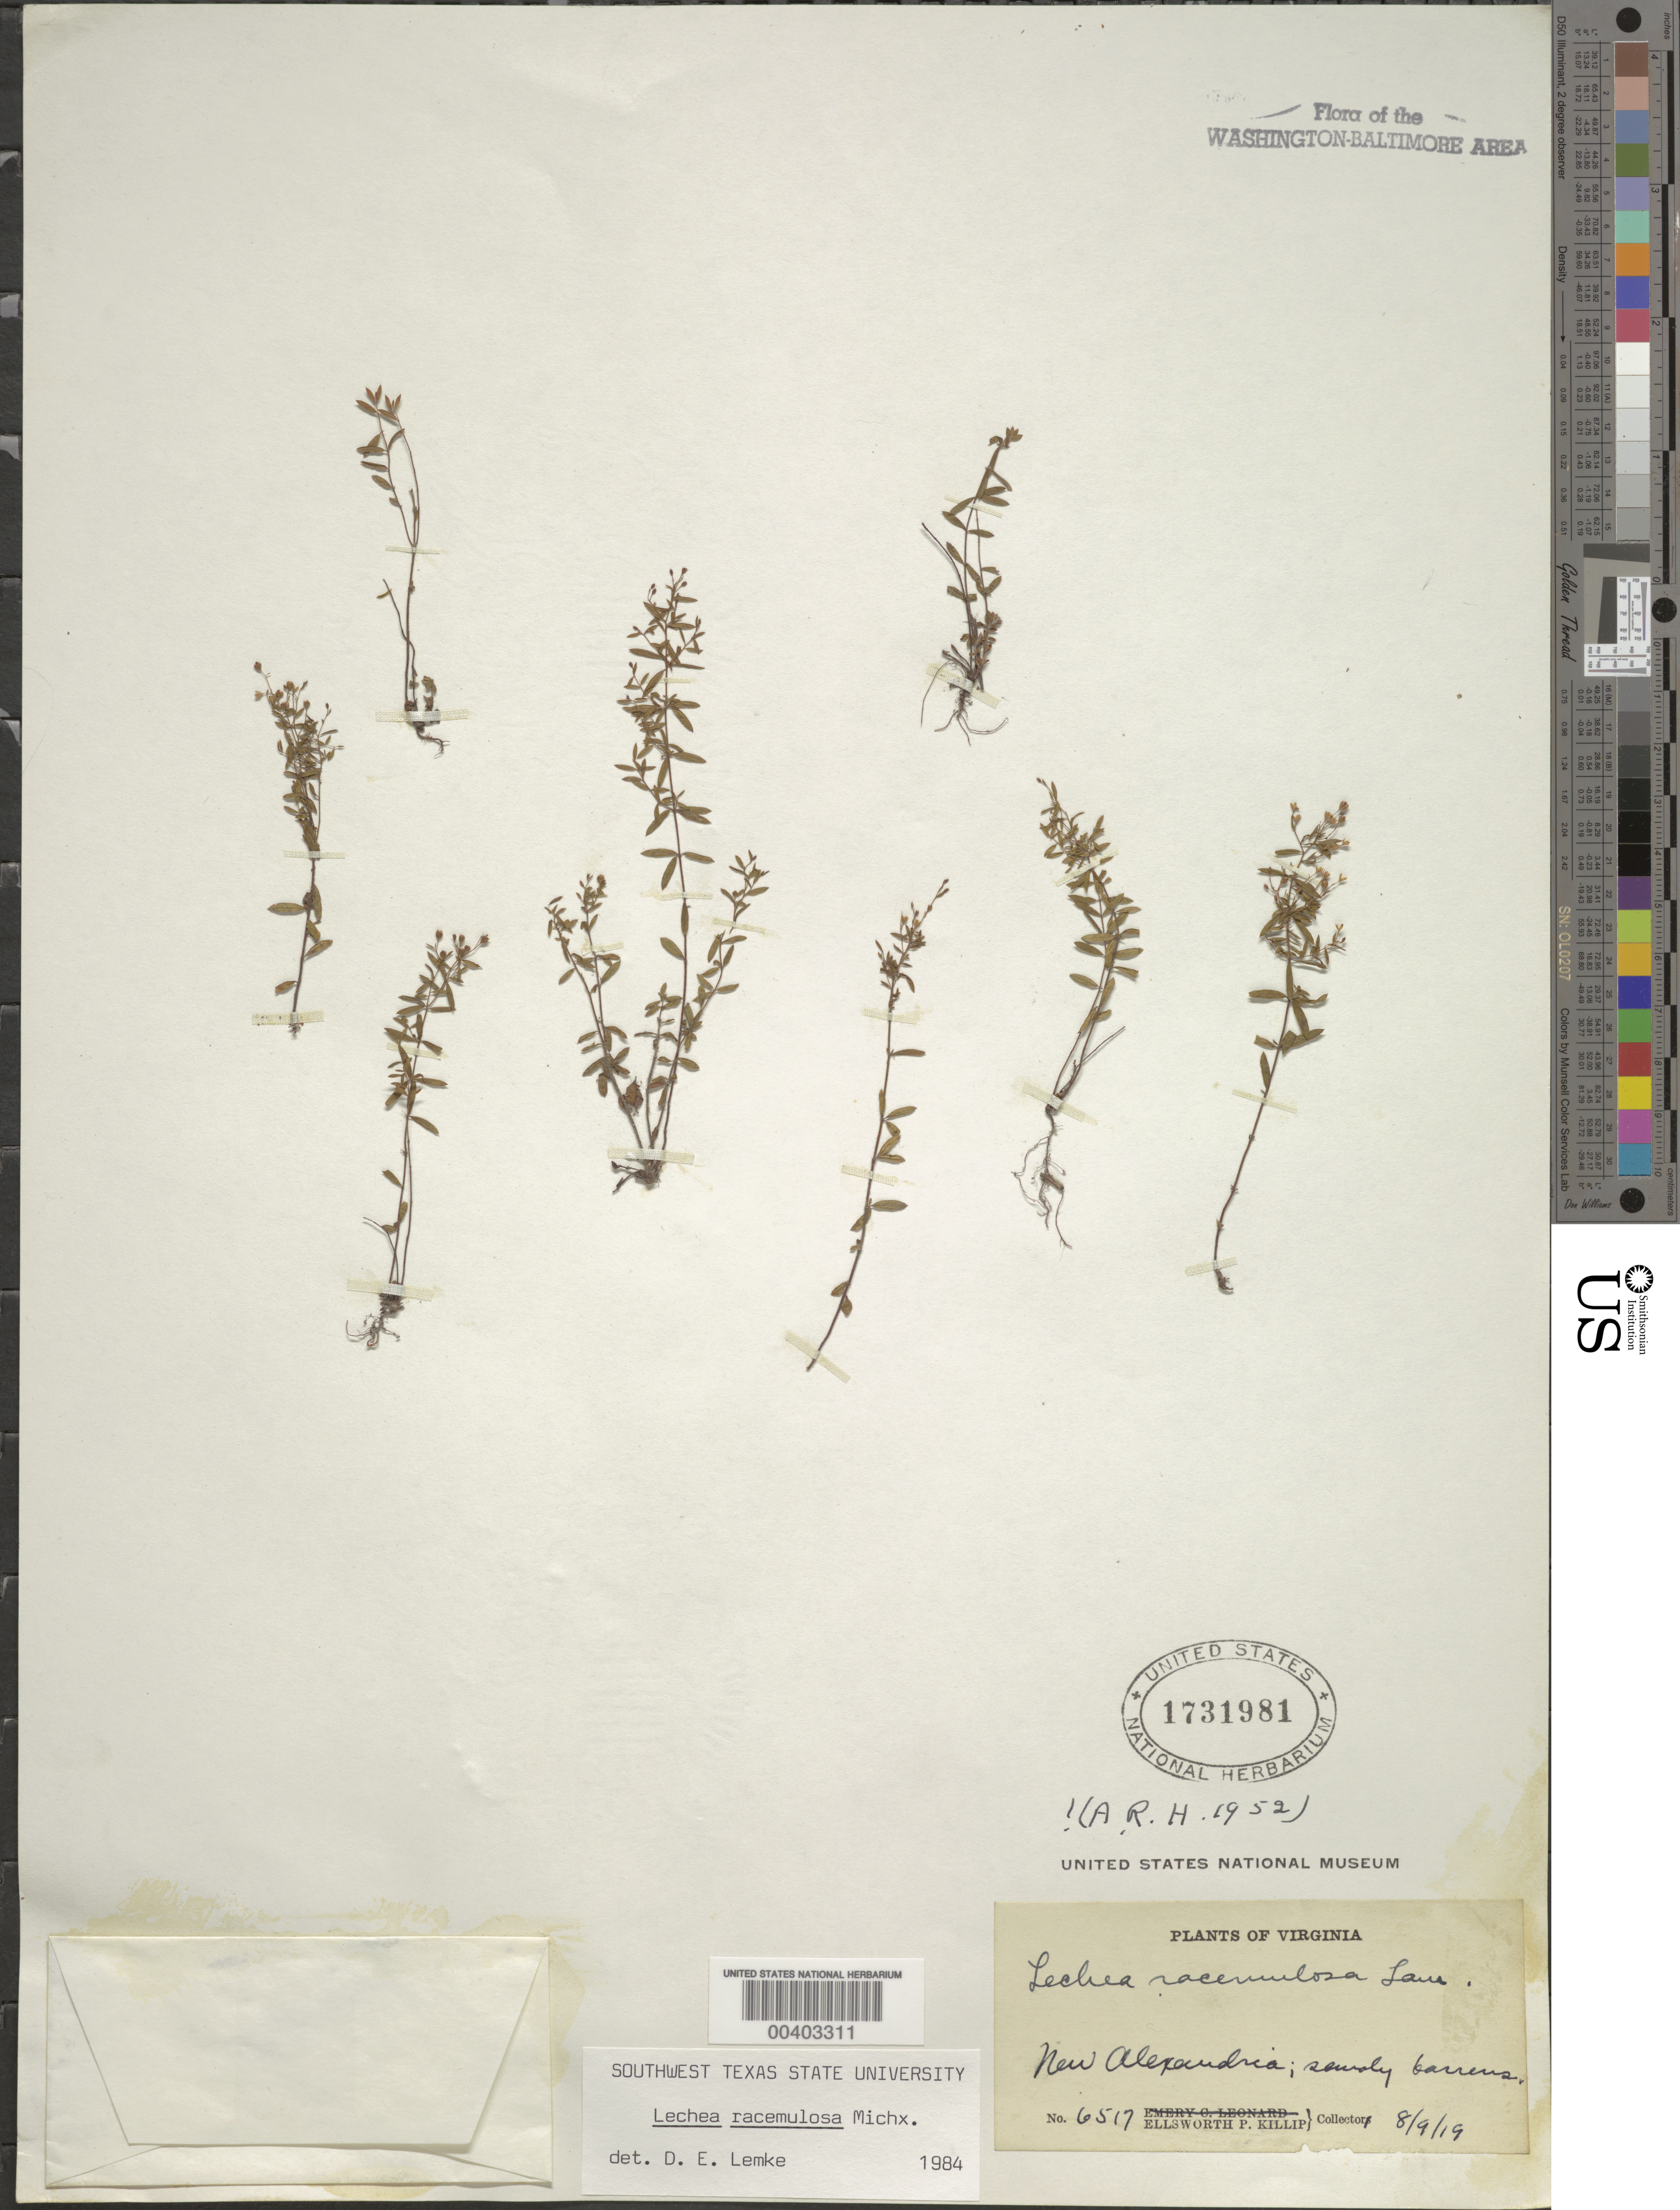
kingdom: Plantae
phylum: Tracheophyta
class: Magnoliopsida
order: Malvales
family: Cistaceae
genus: Lechea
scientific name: Lechea racemulosa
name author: Michx.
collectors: H. A. Allard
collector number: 3523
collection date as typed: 08 Aug 1937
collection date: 1937-08-08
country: United States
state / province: Virginia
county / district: Prince William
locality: N of Antioch, Allens place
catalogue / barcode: US 1734981